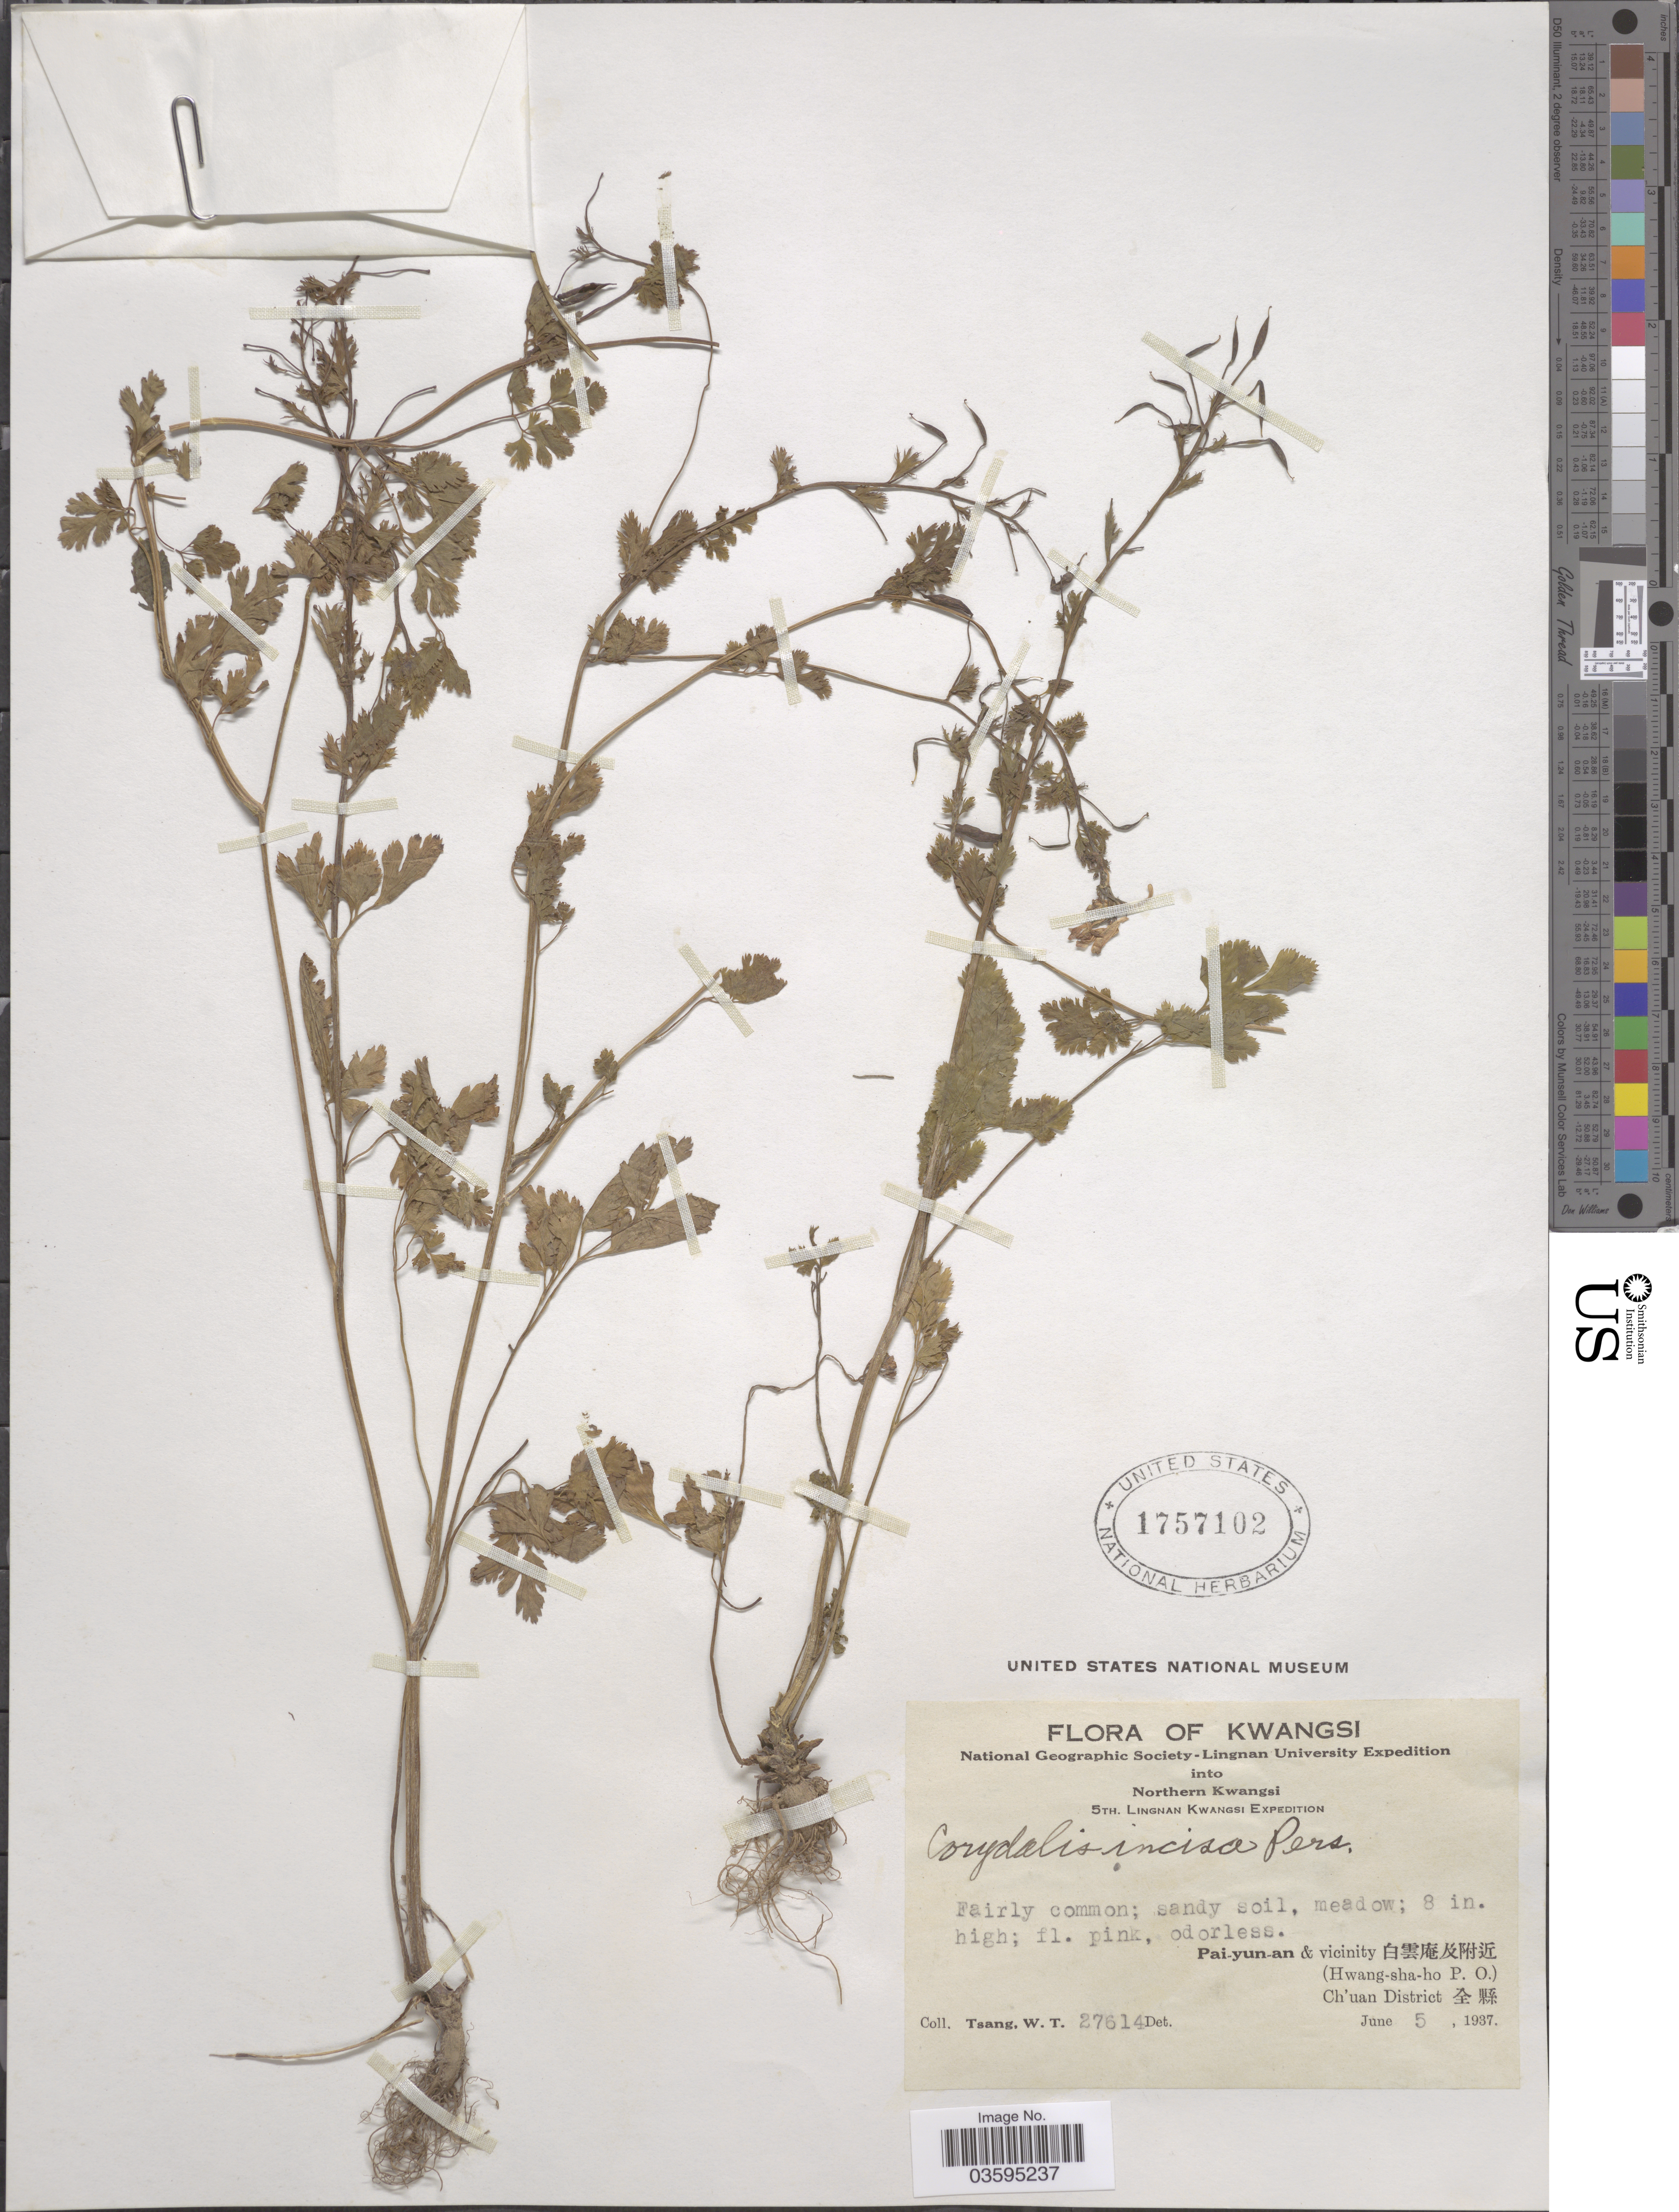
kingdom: Plantae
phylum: Tracheophyta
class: Magnoliopsida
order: Ranunculales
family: Papaveraceae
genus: Corydalis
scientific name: Corydalis incisa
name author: (Thunb.) Pers.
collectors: W. T. Tsang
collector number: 27614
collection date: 1937-06-05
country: China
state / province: Guangxi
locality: Kwangsi. Northern Kwangsi. Pai-yun-an & vicinity X. (Hwang-sha-ho P.O.). Ch'uan District X.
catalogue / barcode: US 1757102